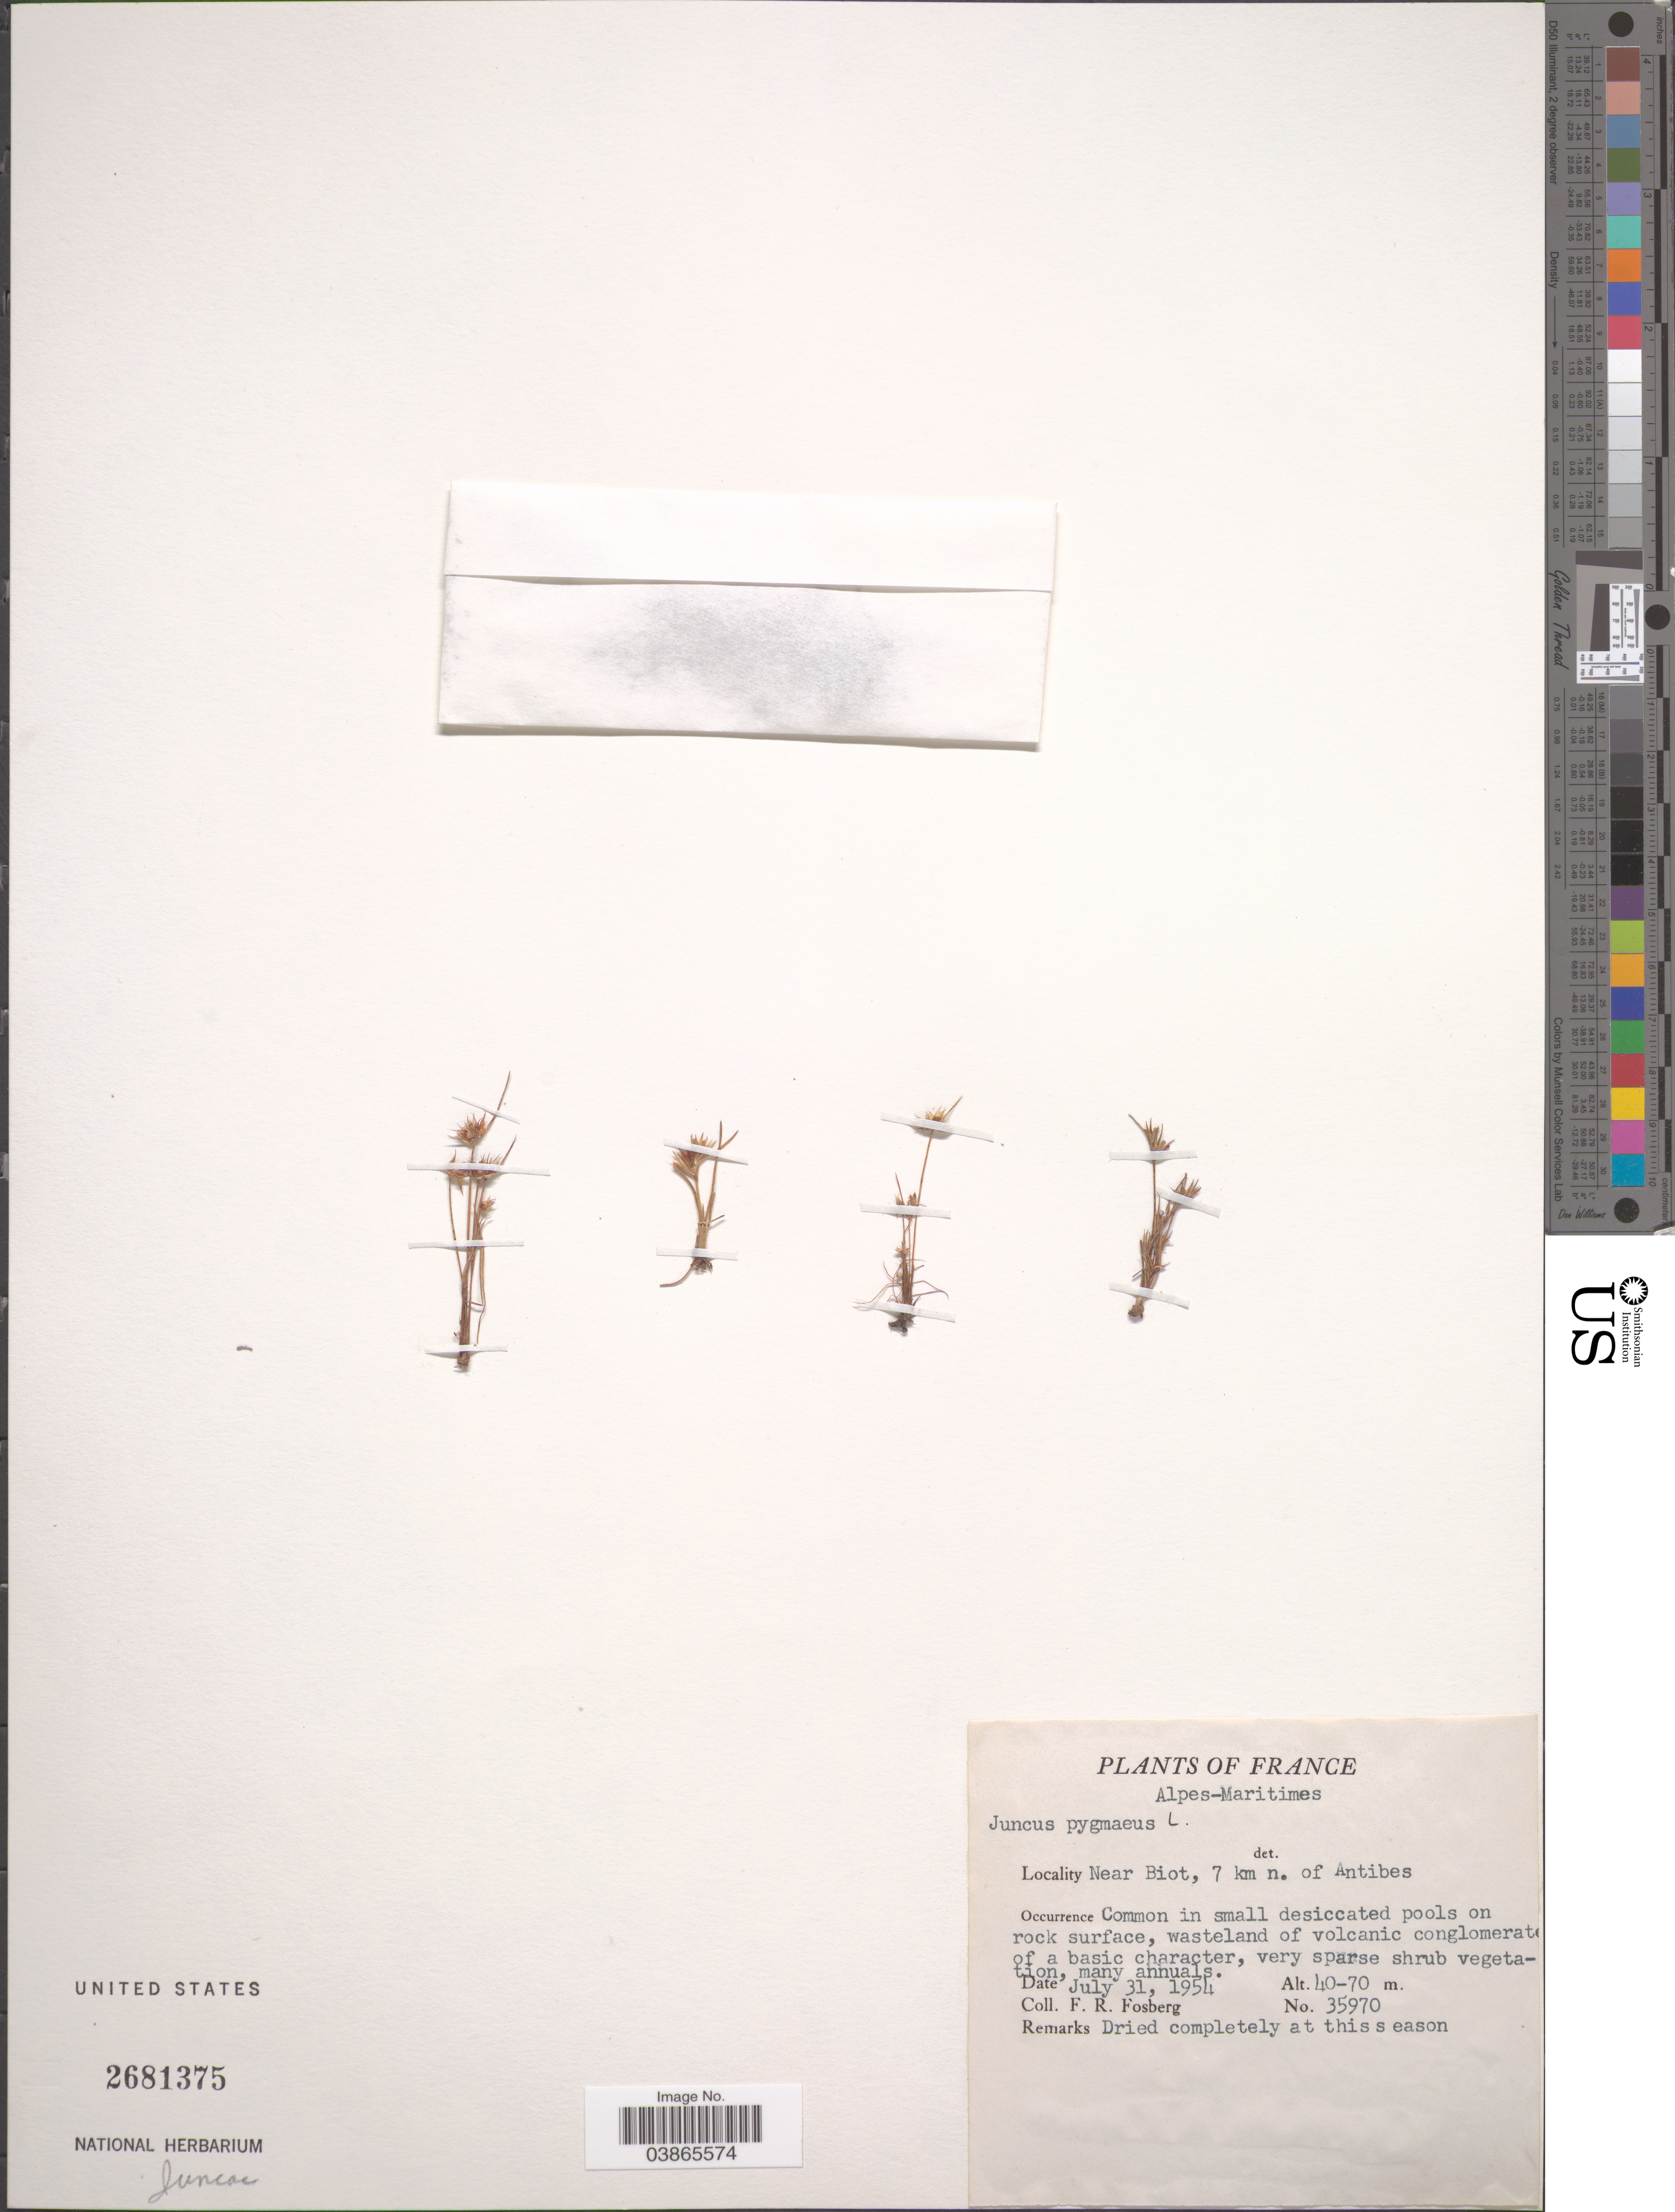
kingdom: Plantae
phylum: Tracheophyta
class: Liliopsida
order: Poales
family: Juncaceae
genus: Juncus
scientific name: Juncus pygmaeus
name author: Rich. ex Thuill.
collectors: F. R. Fosberg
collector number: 35970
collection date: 1954-07-31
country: France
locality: Alpes-Maritimes. Near Biot, 7 km n. of Antibes.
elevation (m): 40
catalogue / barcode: US 2681375